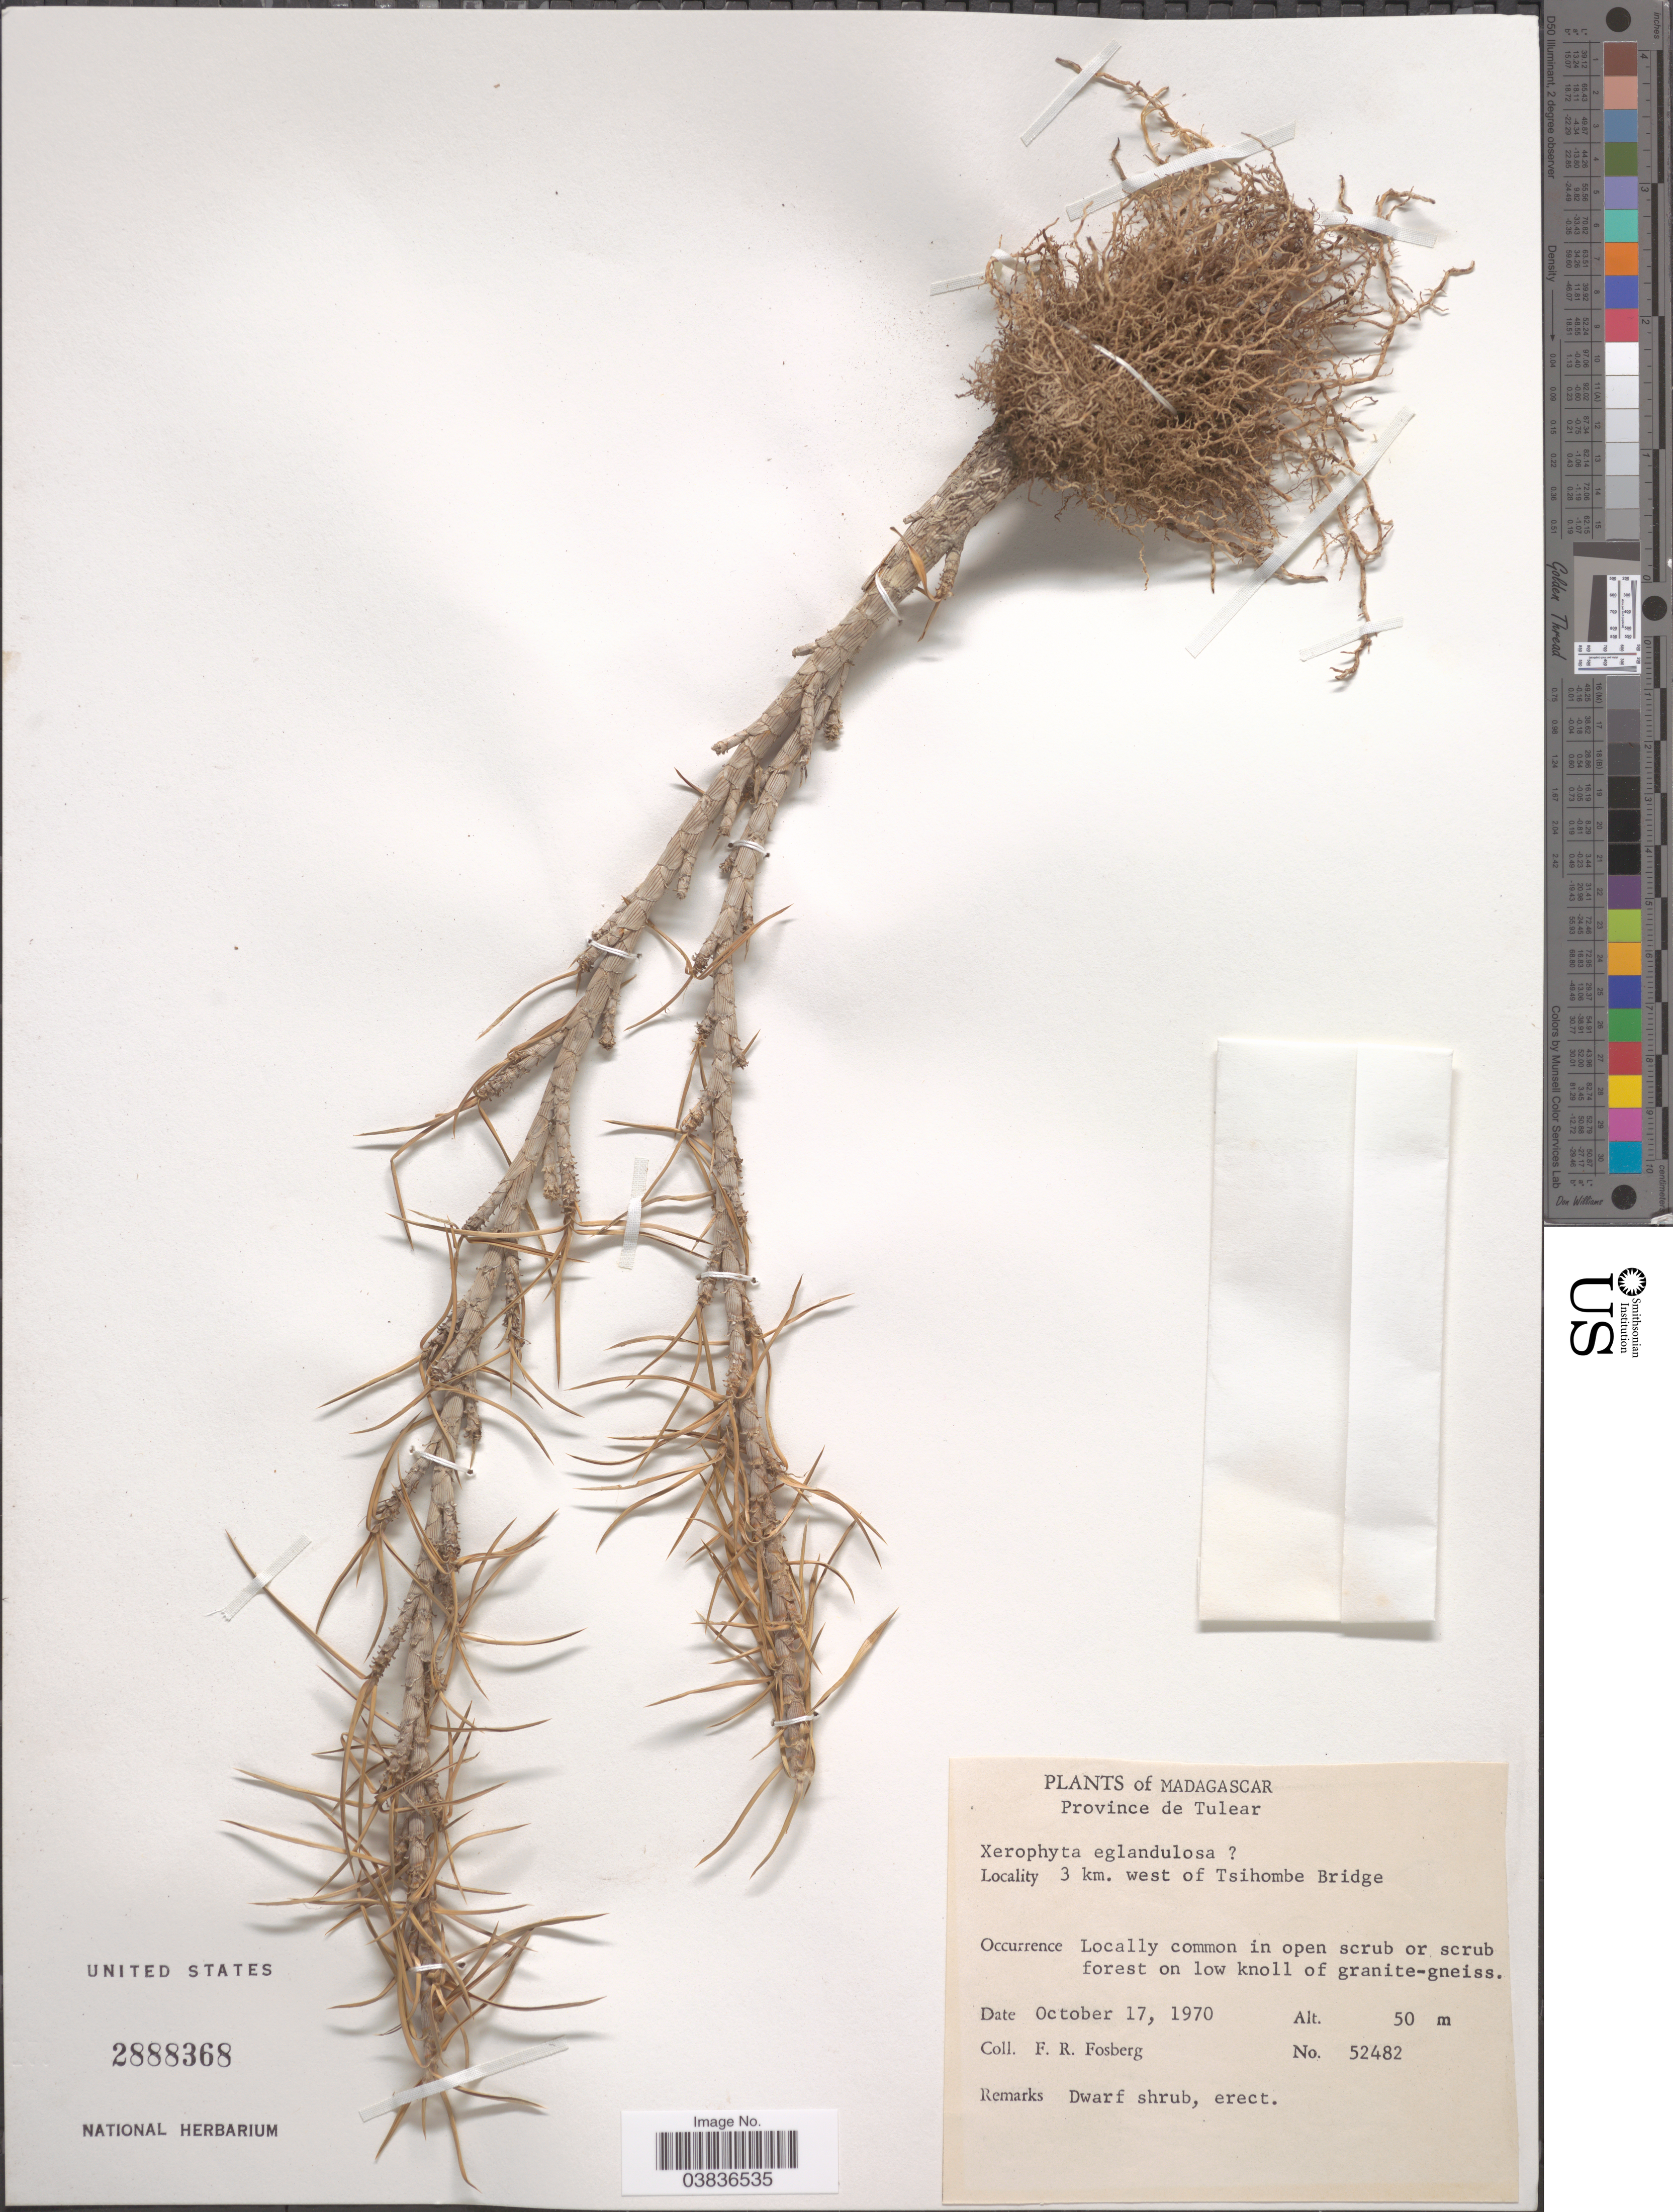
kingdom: Plantae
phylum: Tracheophyta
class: Liliopsida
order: Pandanales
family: Velloziaceae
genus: Xerophyta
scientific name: Xerophyta eglandulosa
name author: H. Perrier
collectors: F. R. Fosberg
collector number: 52482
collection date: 1970-10-17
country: Madagascar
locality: Province of Tulear. 3 km. west of Tsihombe Bridge.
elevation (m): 50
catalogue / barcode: US 2888368